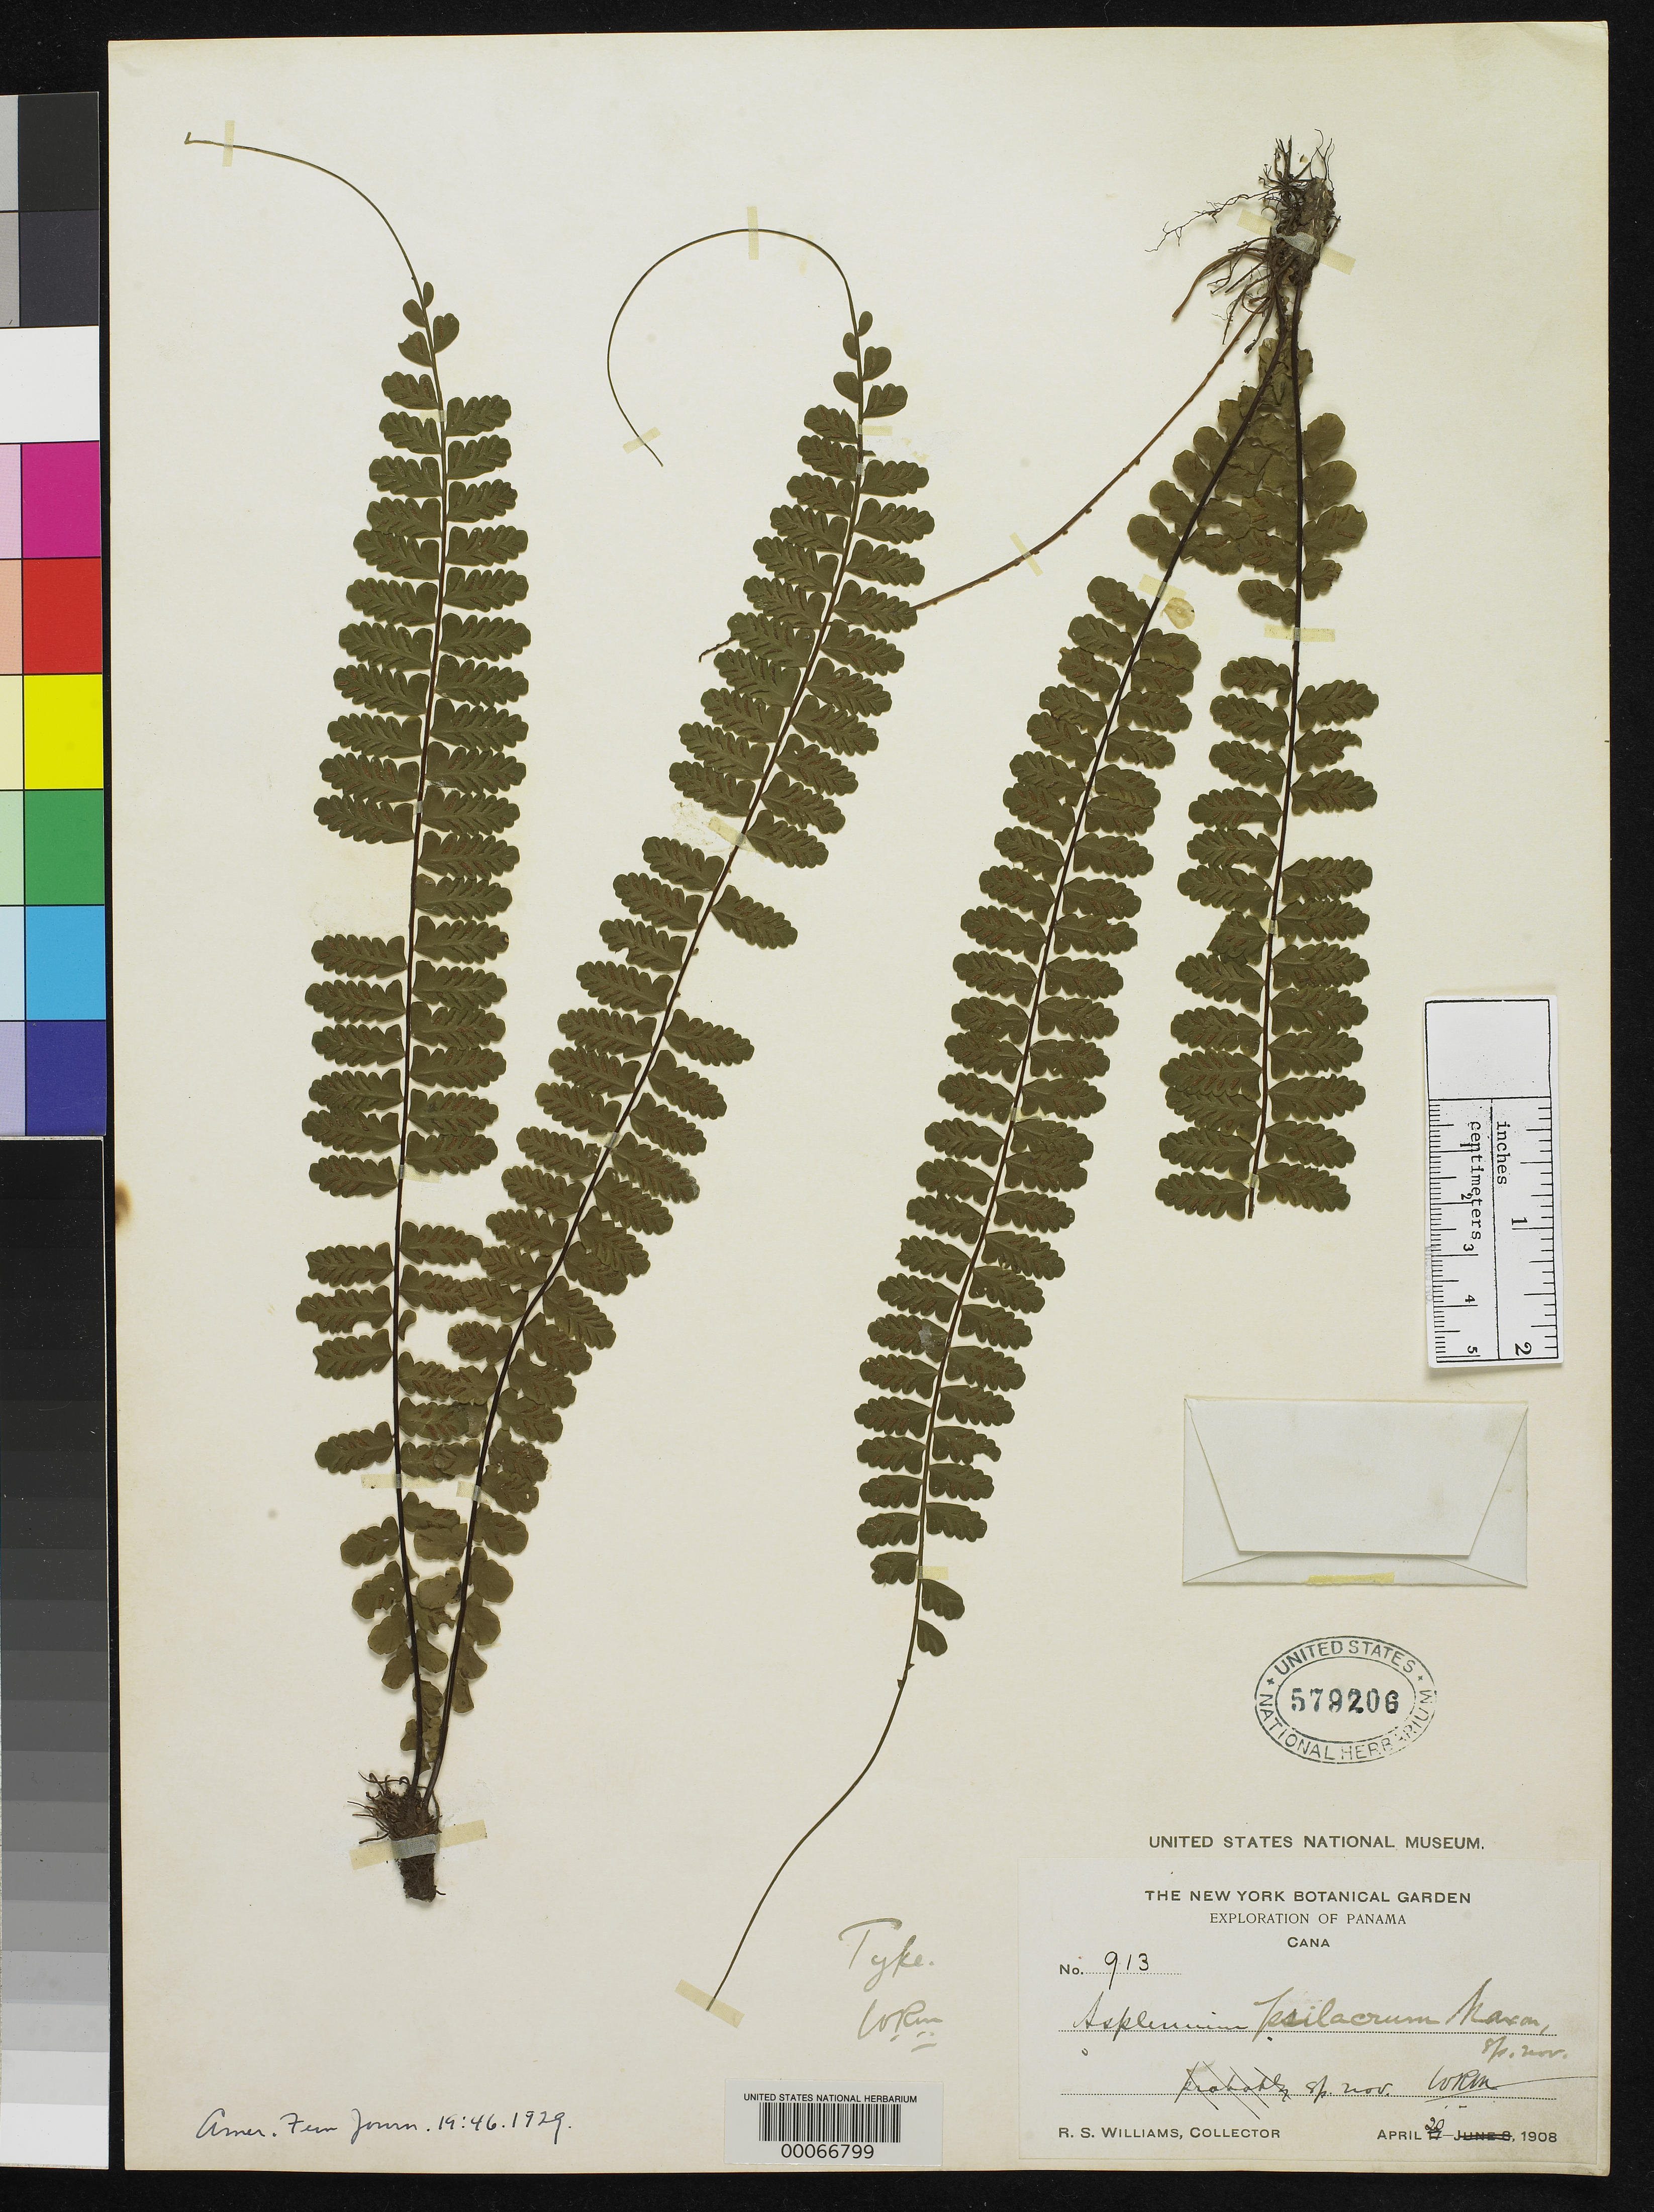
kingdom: Plantae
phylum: Tracheophyta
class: Polypodiopsida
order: Polypodiales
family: Aspleniaceae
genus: Asplenium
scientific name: Asplenium psilacrum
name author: Maxon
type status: Holotype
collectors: R. S. Williams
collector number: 913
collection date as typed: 20 Apr 1908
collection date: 1908-04-20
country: Panama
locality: Cana.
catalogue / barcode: US 579206